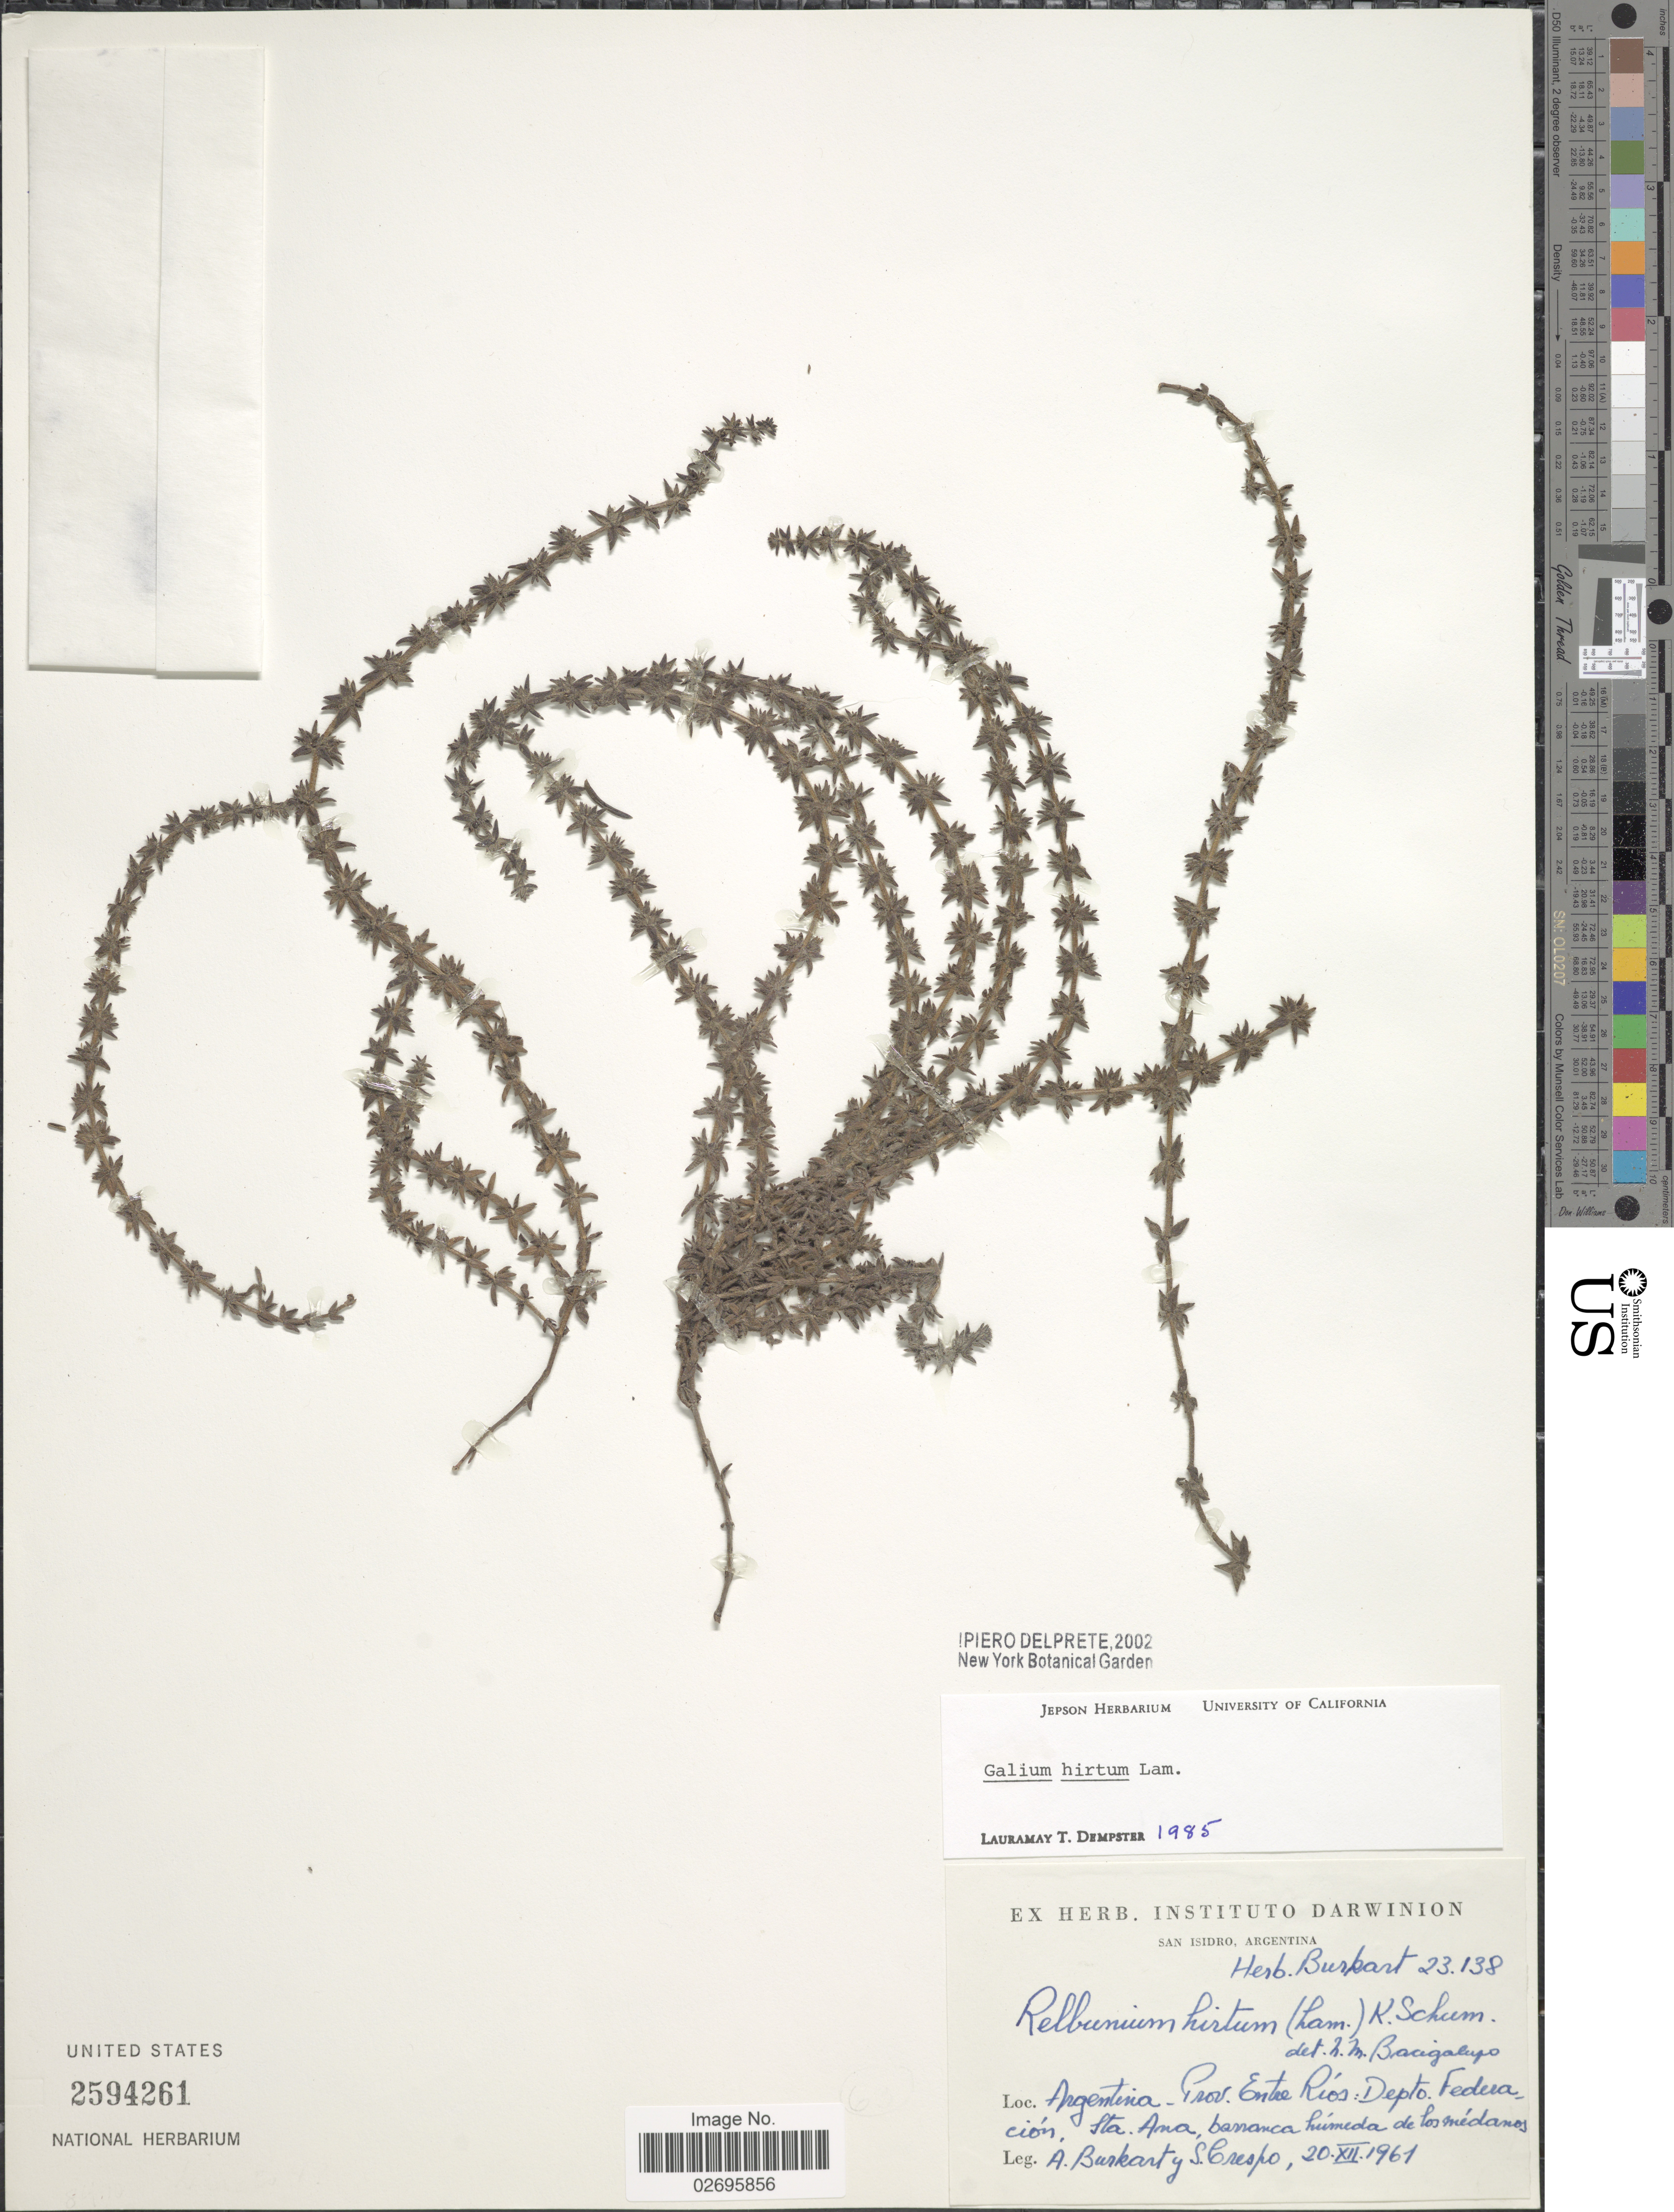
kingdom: Plantae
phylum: Tracheophyta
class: Magnoliopsida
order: Gentianales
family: Rubiaceae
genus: Galium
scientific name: Galium hirtum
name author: Lam.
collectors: A. E. Burkart & S. Crespo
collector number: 23138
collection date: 1961-12-20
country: Argentina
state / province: Entre Rios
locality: Depto. Federación, Sta Ana, barranca húmeda de los midanos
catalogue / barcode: US 2594261